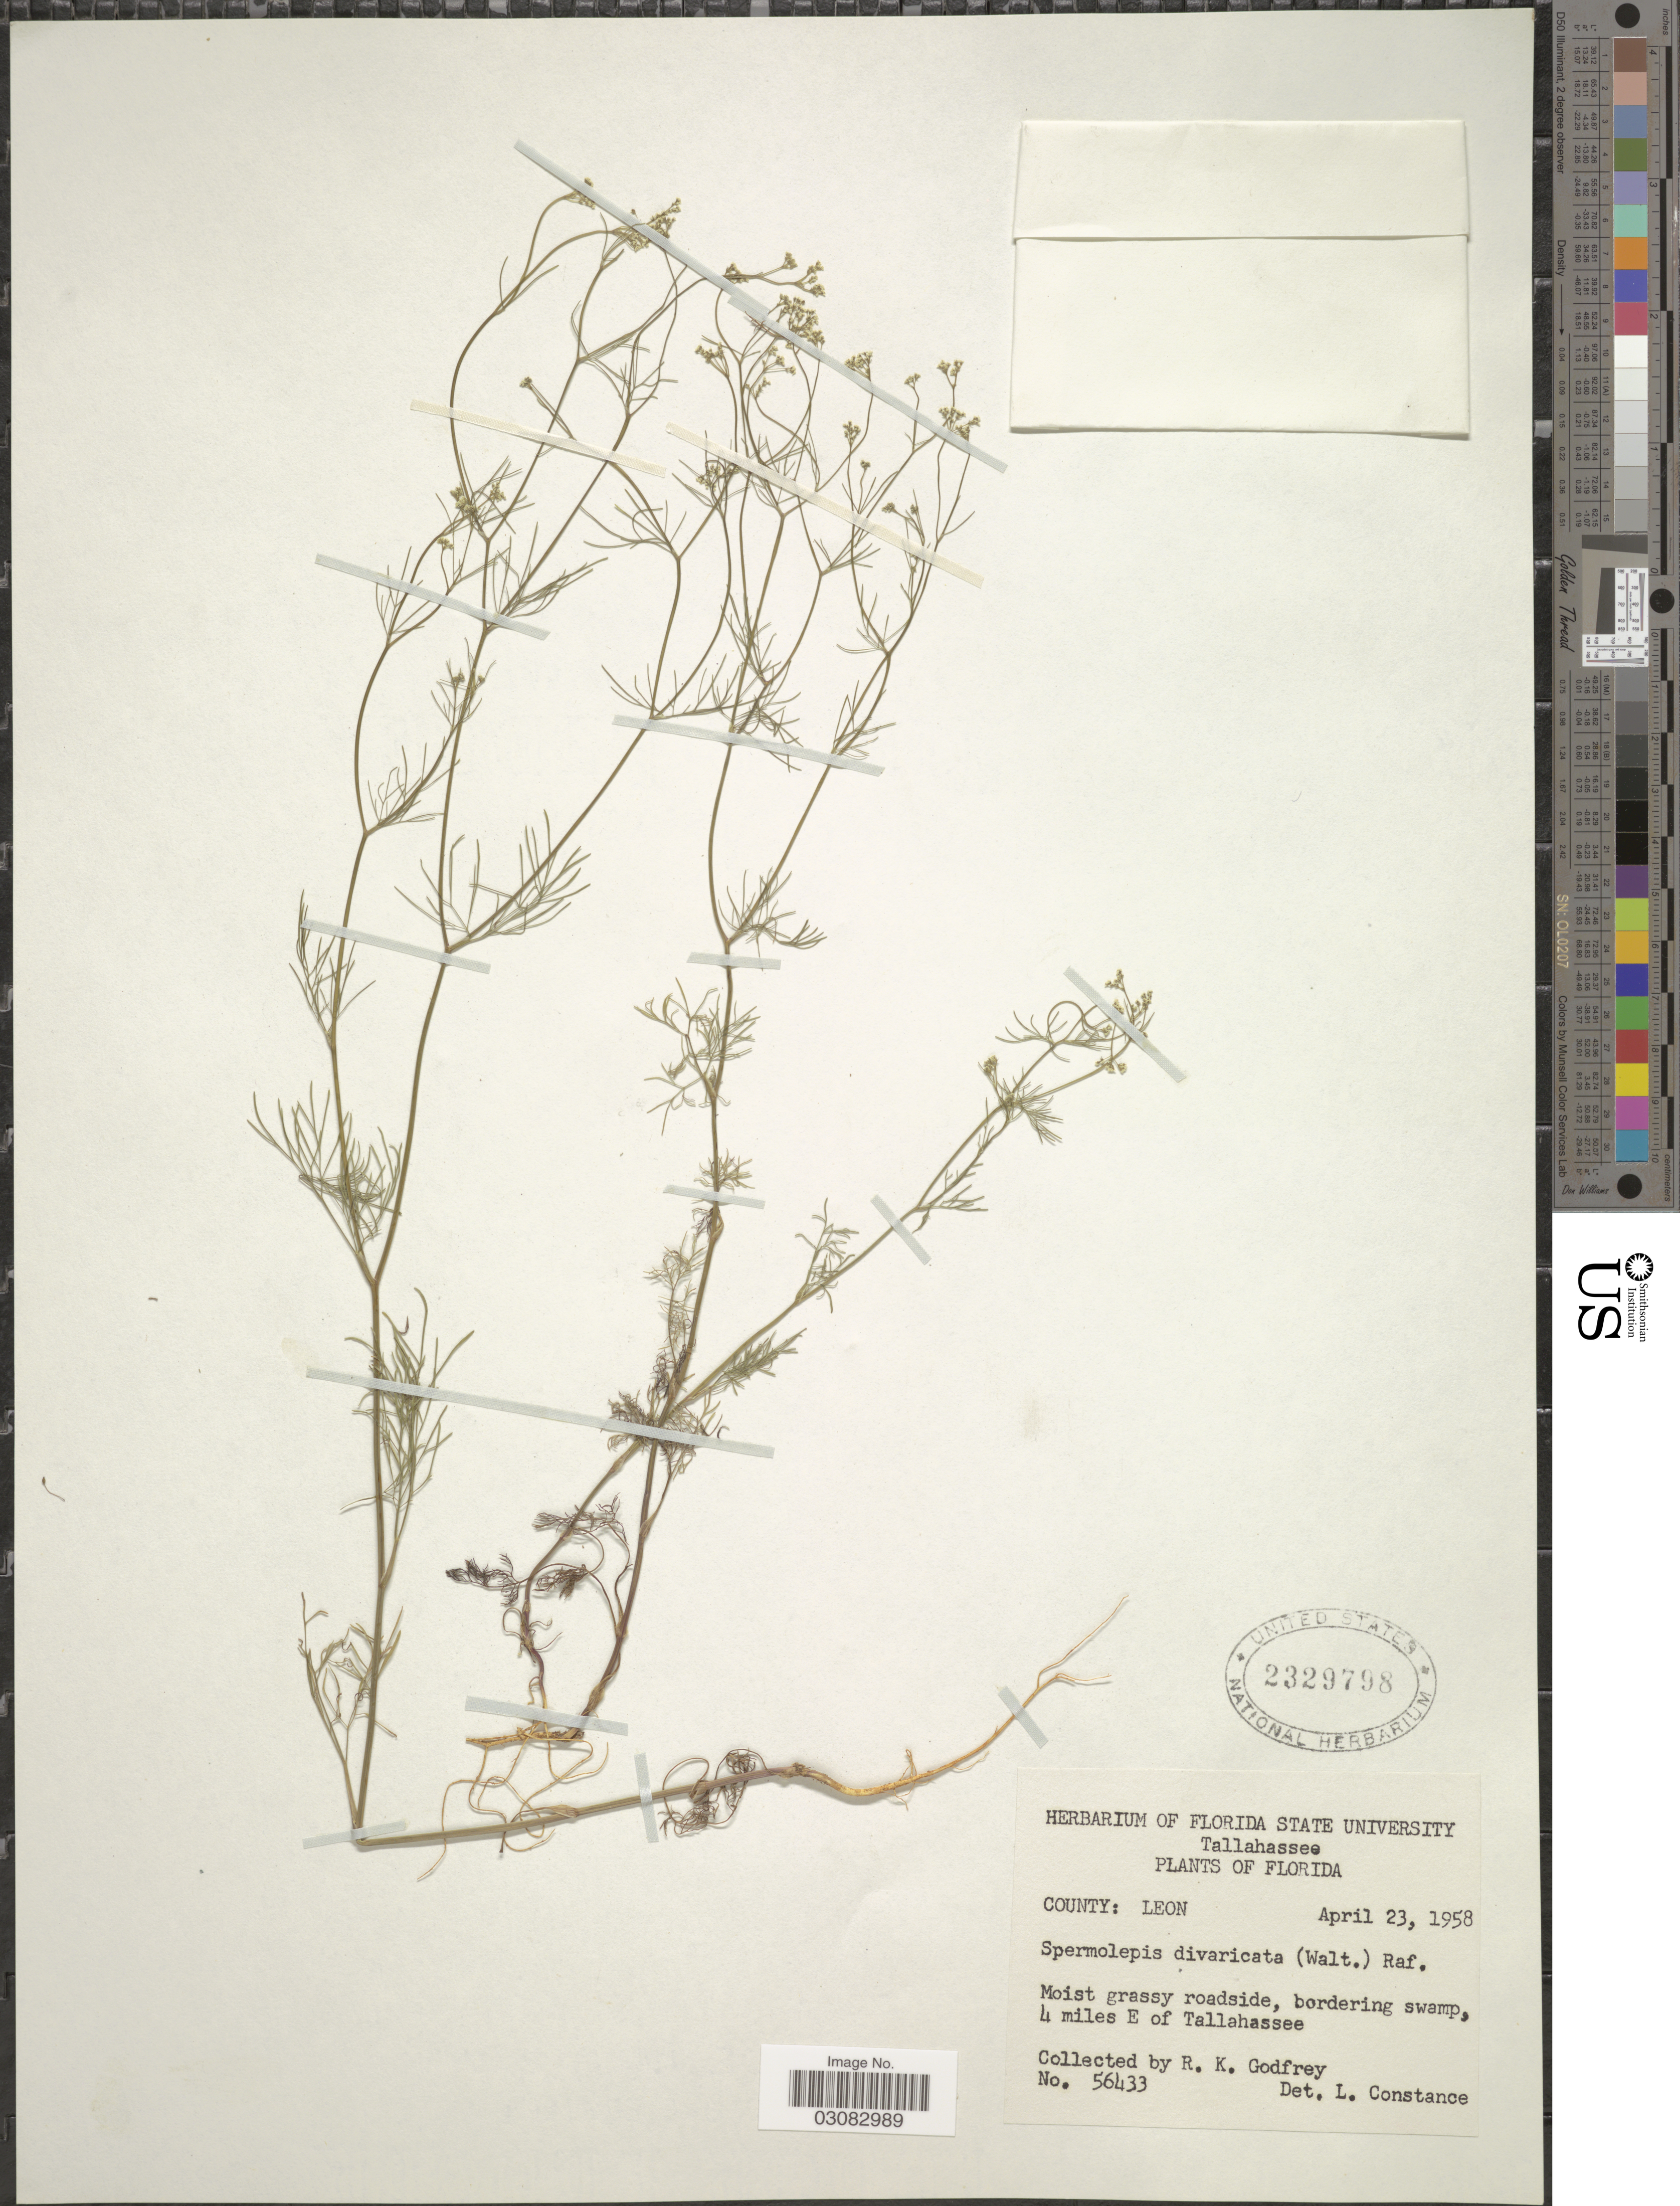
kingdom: Plantae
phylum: Tracheophyta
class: Magnoliopsida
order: Apiales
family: Apiaceae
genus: Spermolepis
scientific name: Spermolepis divaricata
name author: (Walter) Raf.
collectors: R. K. Godfrey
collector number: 56433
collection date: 1958-04-23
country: United States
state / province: Florida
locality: County: Leon, Moist grassy roadside, bordering swamp, 4 miles E of Tallahassee.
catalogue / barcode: US 2329798